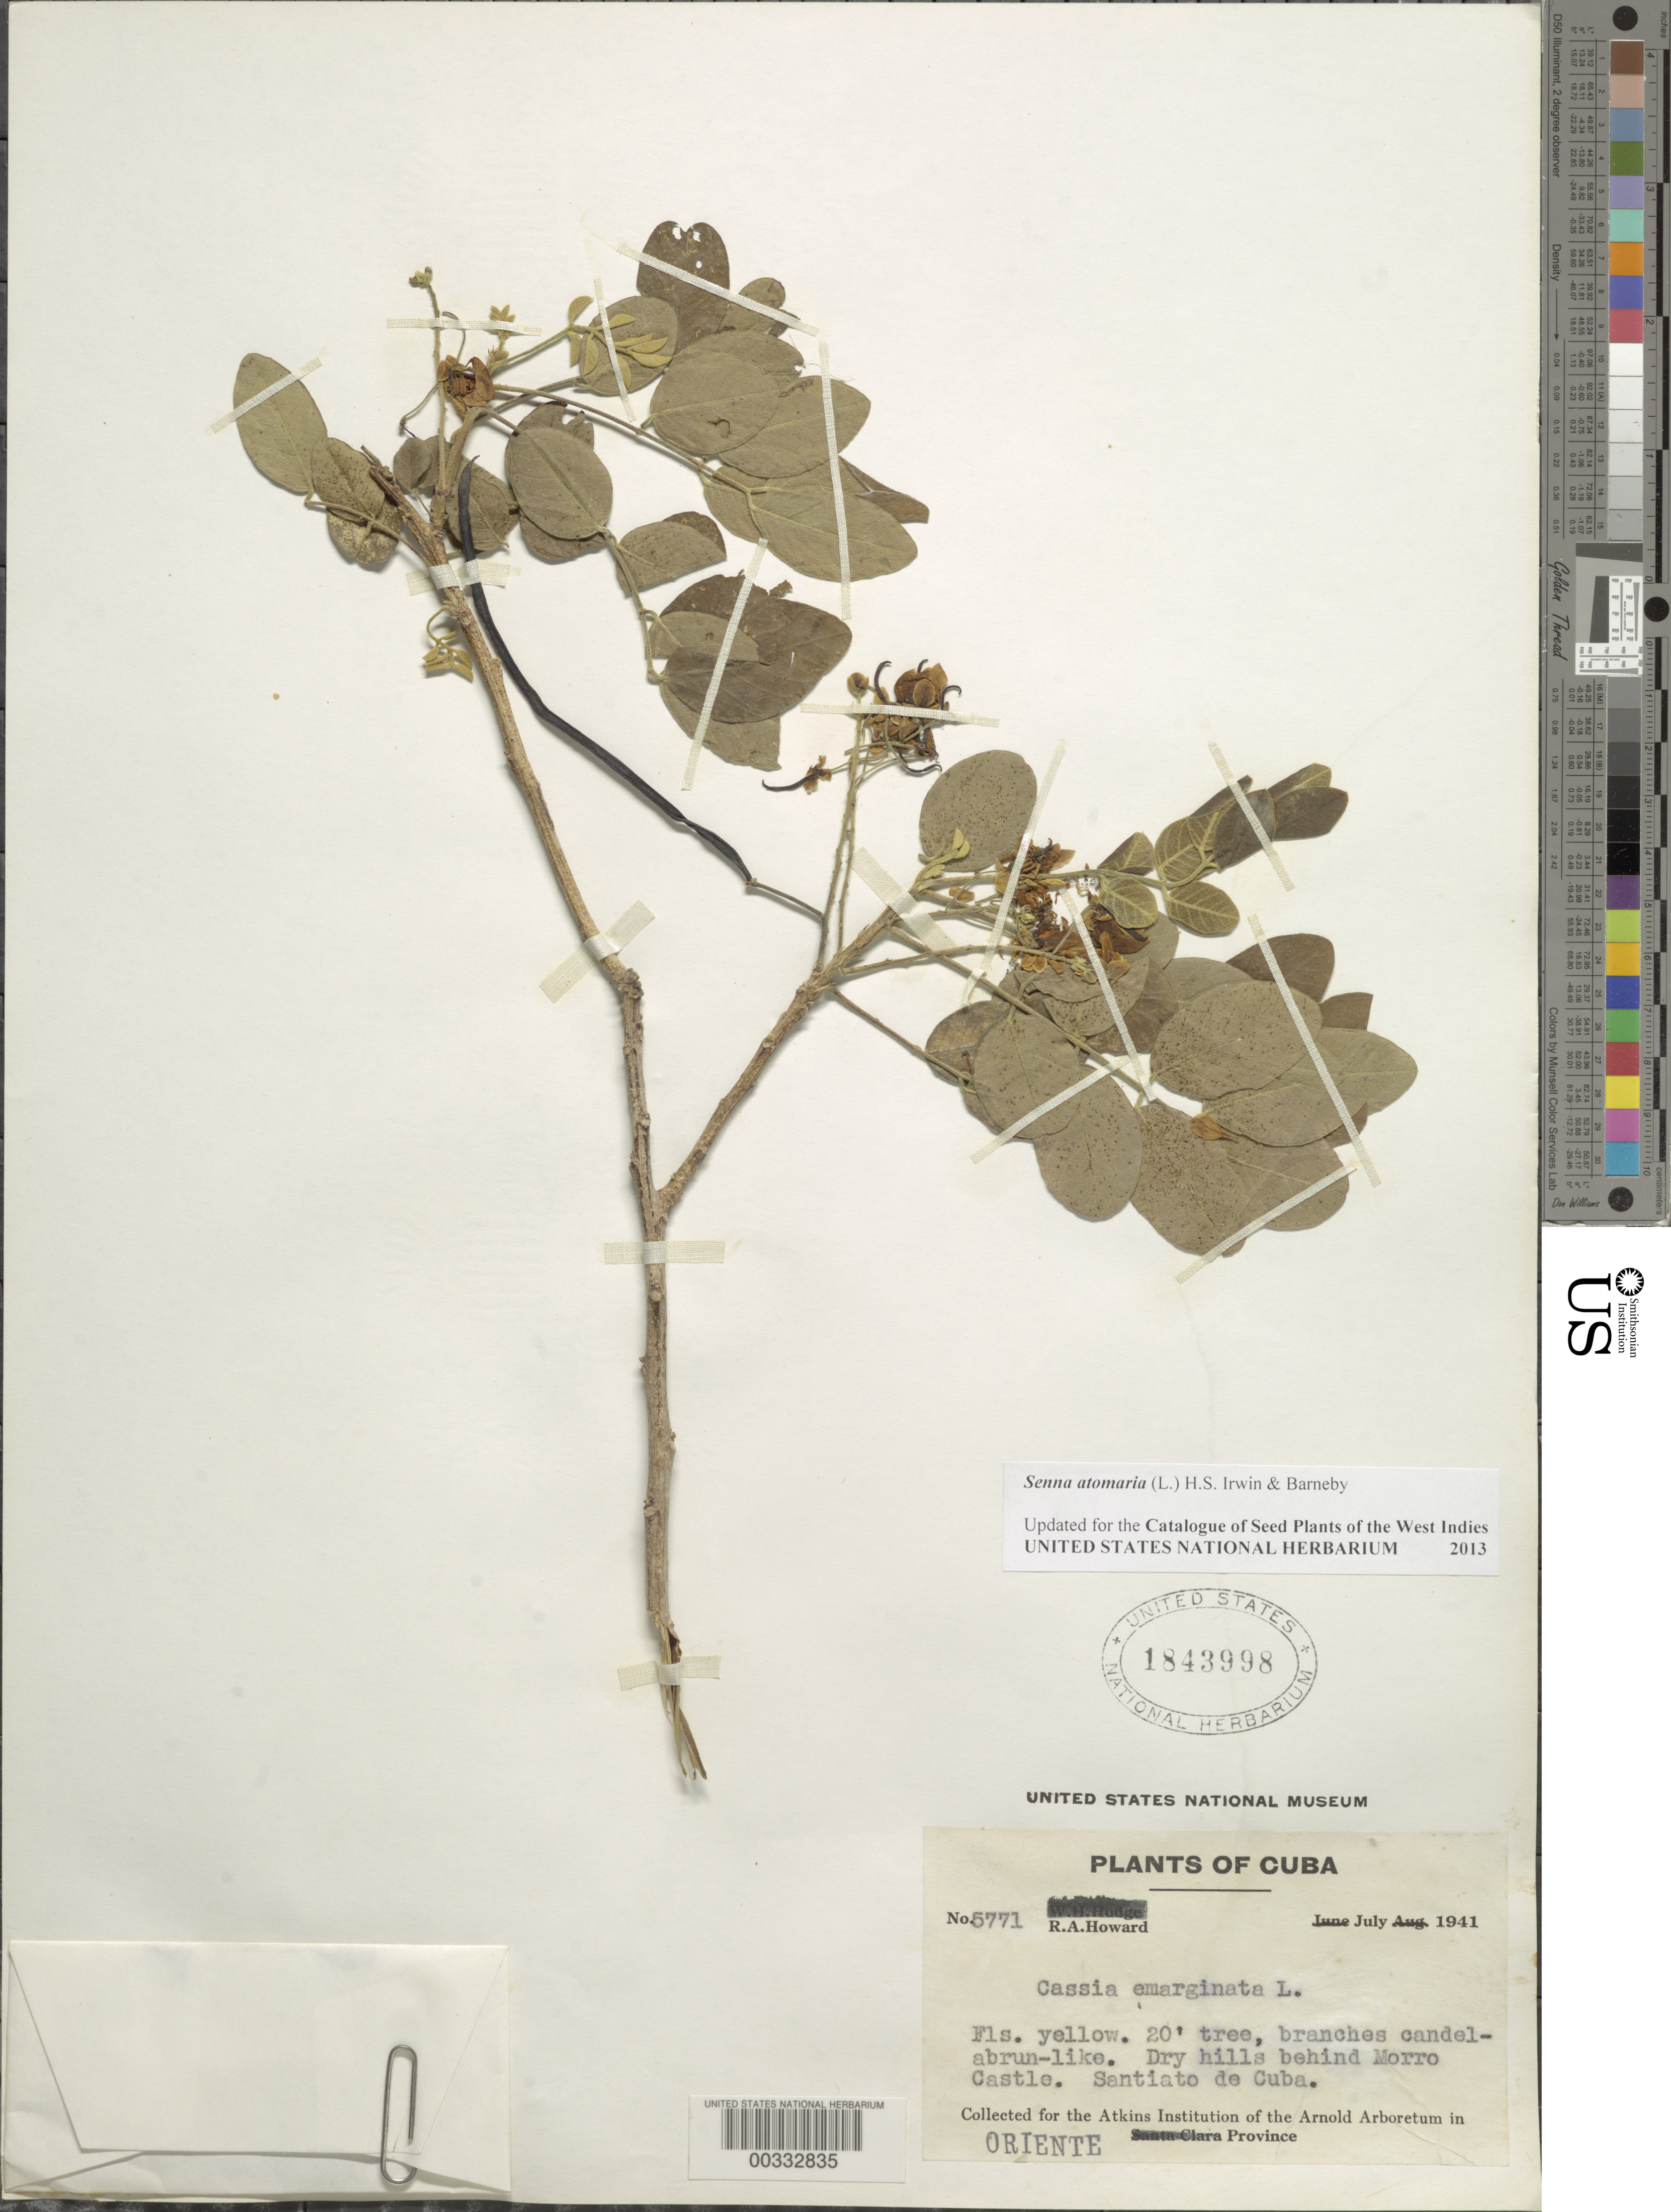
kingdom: Plantae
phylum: Tracheophyta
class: Magnoliopsida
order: Fabales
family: Fabaceae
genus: Senna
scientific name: Senna atomaria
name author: (L.) H.S. Irwin & Barneby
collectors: R. A. Howard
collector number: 5771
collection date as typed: Jul 1941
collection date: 1941-07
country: Cuba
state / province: Oriente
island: Greater Antilles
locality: Behind morro castle; santiato de cuba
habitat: Dry hills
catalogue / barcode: US 1843998